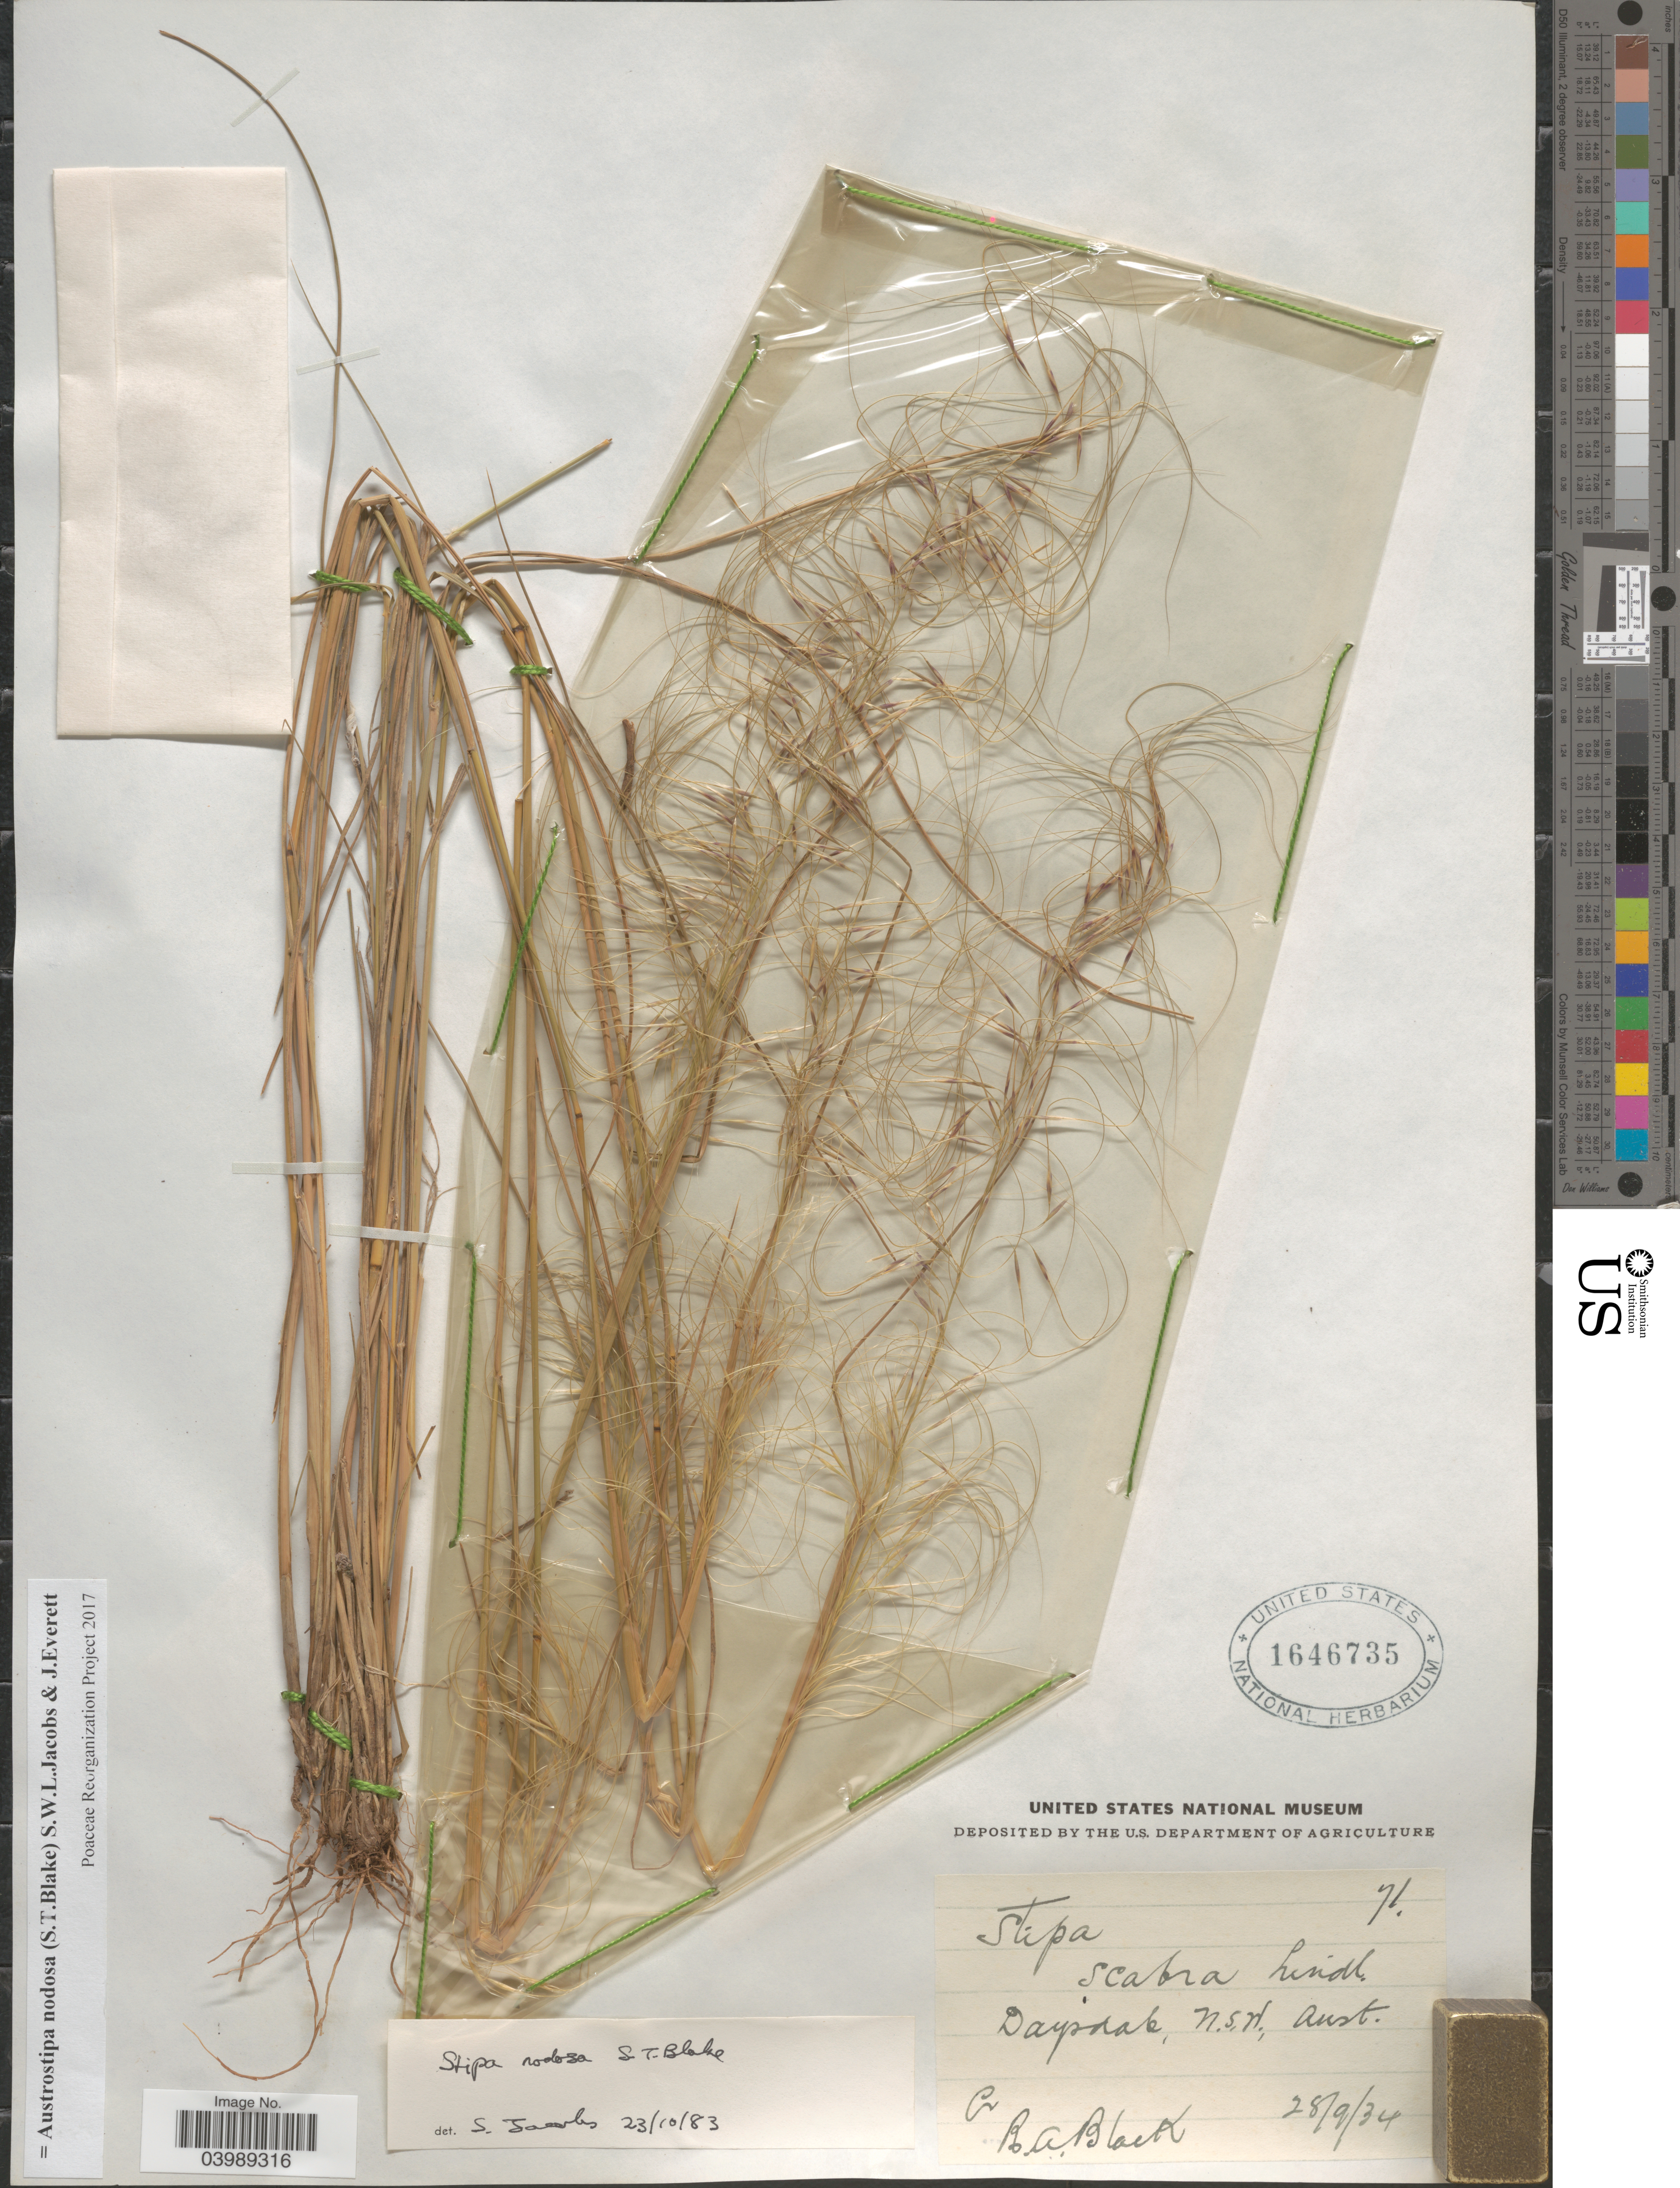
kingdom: Plantae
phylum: Tracheophyta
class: Liliopsida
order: Poales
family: Poaceae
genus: Austrostipa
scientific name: Austrostipa nodosa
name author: (S.T. Blake) S.W.L. Jacobs & J. Everett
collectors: R. A. Black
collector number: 71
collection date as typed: Transcribed d/m/y: 28/9/34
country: Australia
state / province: New South Wales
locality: Daysdale.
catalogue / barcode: US 1646735